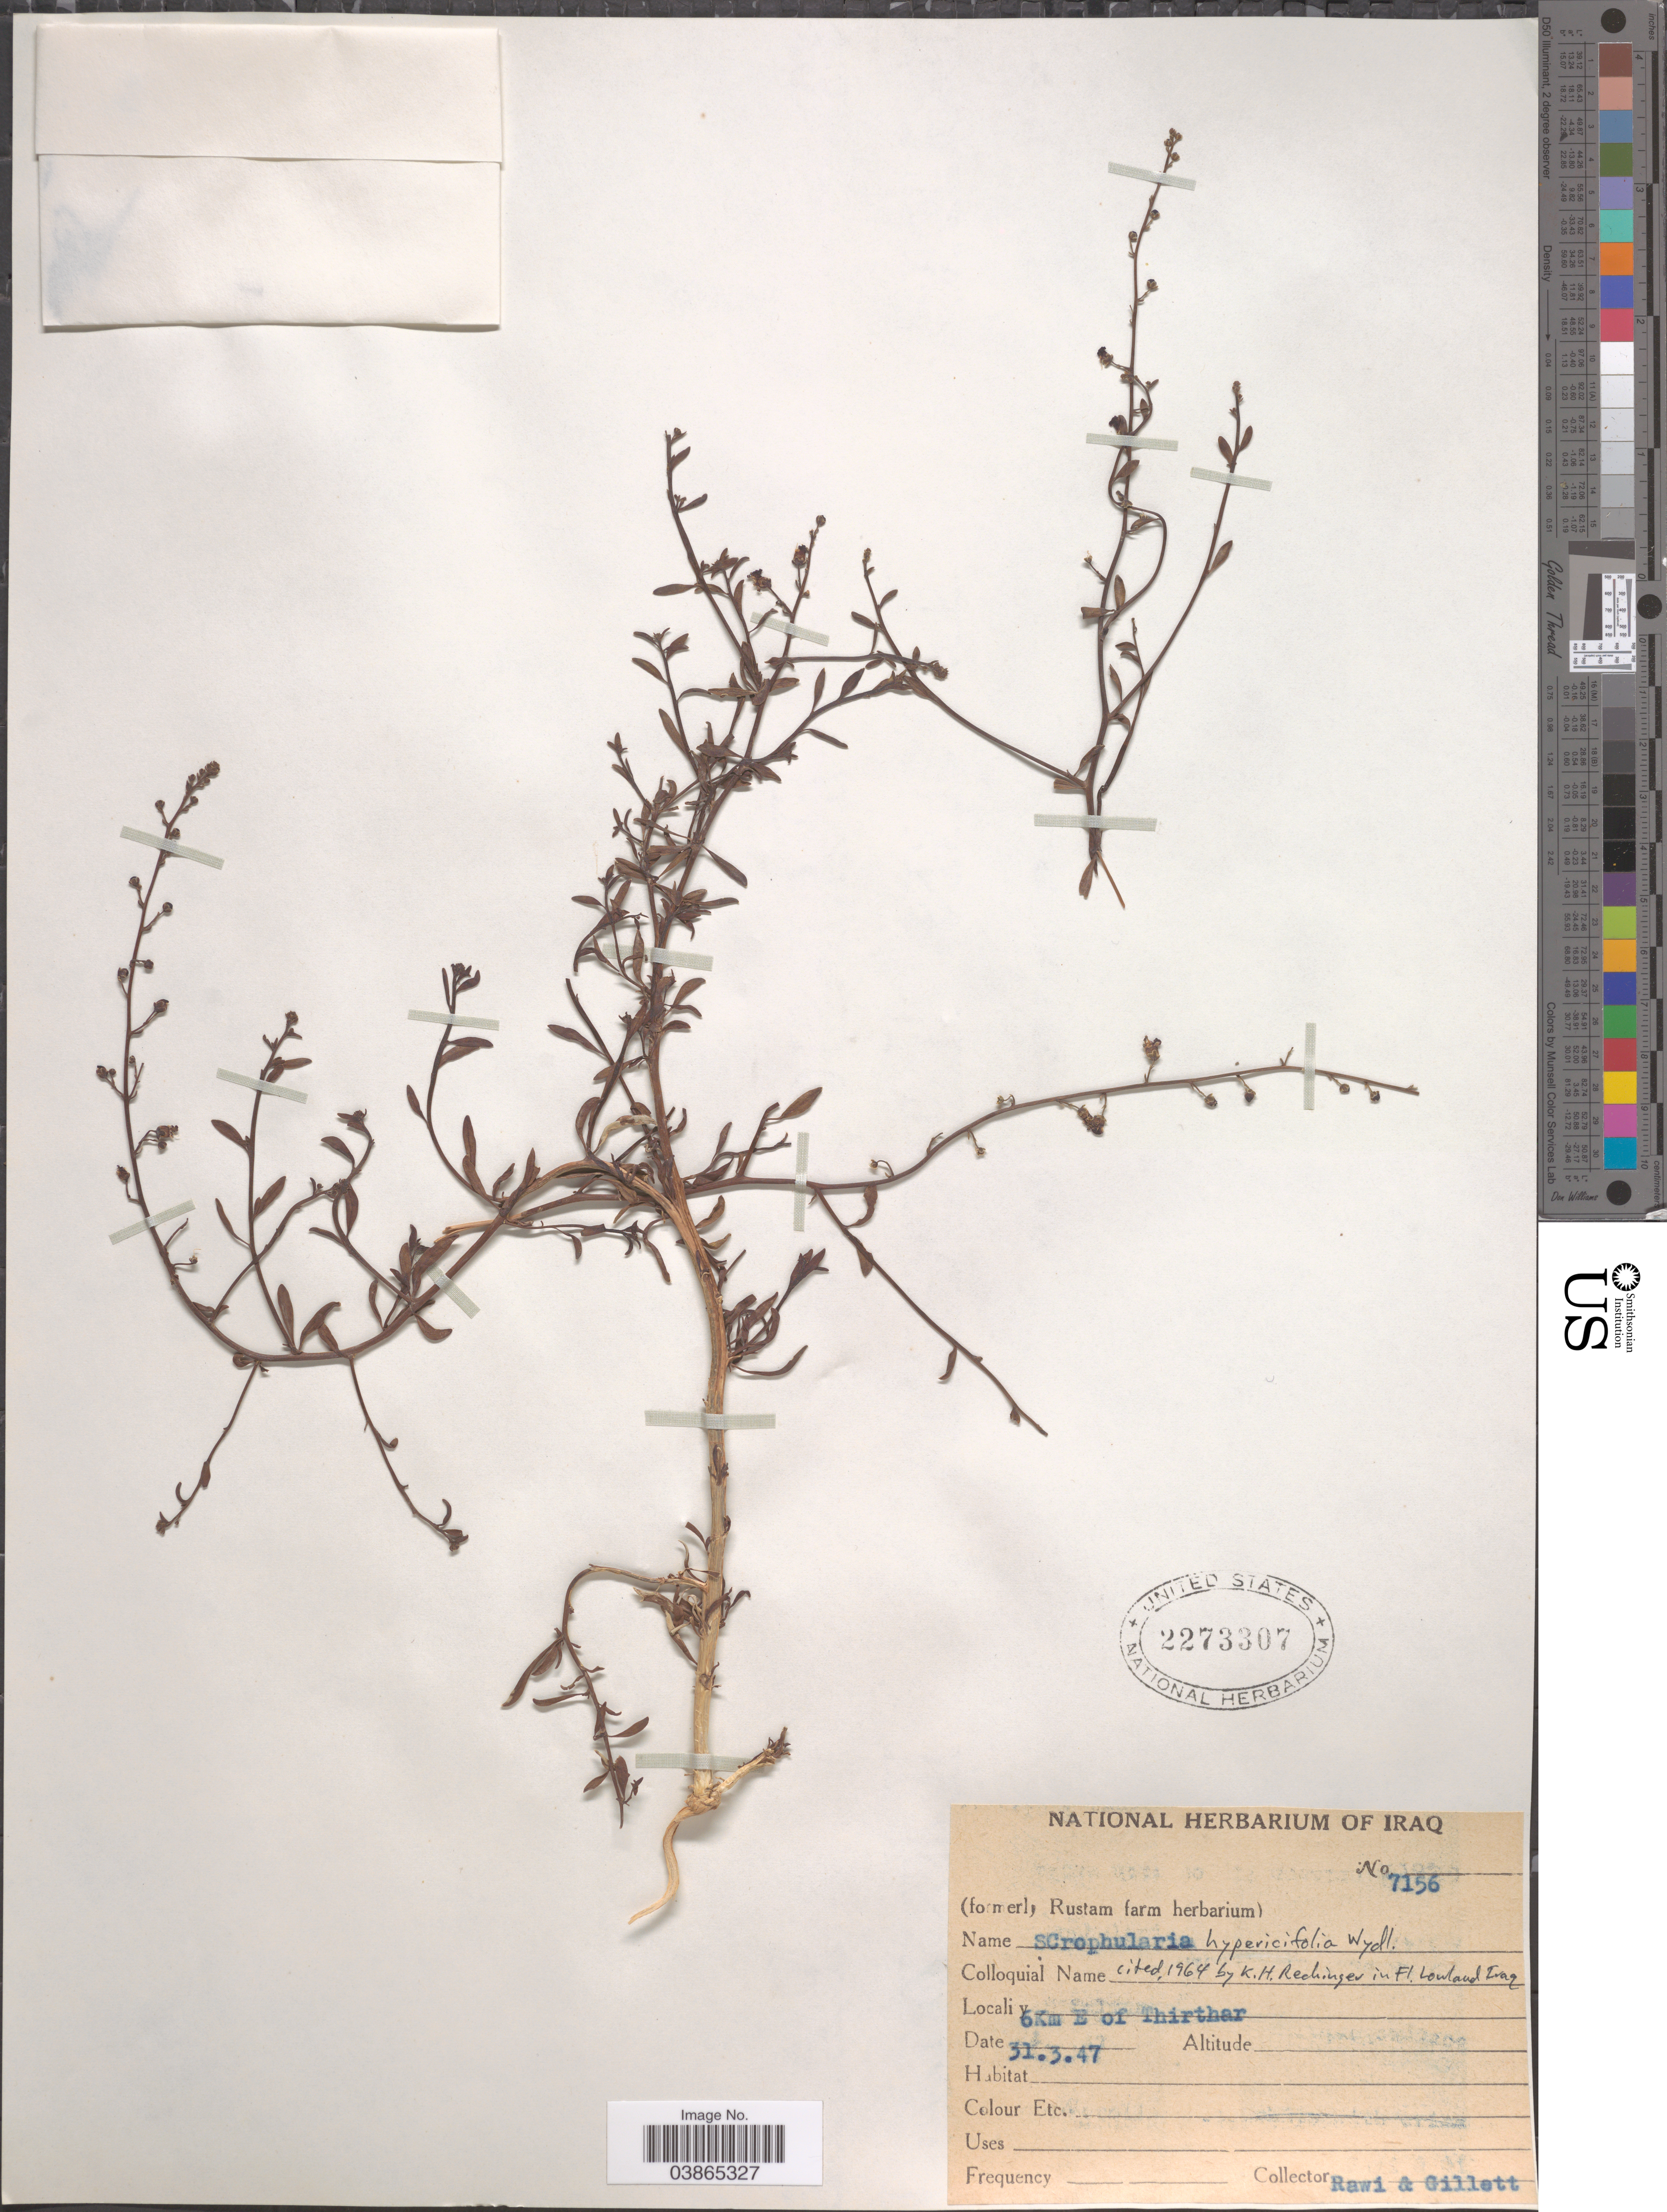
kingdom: Plantae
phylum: Tracheophyta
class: Magnoliopsida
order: Lamiales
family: Scrophulariaceae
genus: Scrophularia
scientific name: Scrophularia hypericifolia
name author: Wydler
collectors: -. Rawi & Gillett, --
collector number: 7156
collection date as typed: Transcribed d/m/y: 31/3/47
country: Iraq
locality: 6Km E of Thirthar.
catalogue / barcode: US 2273307